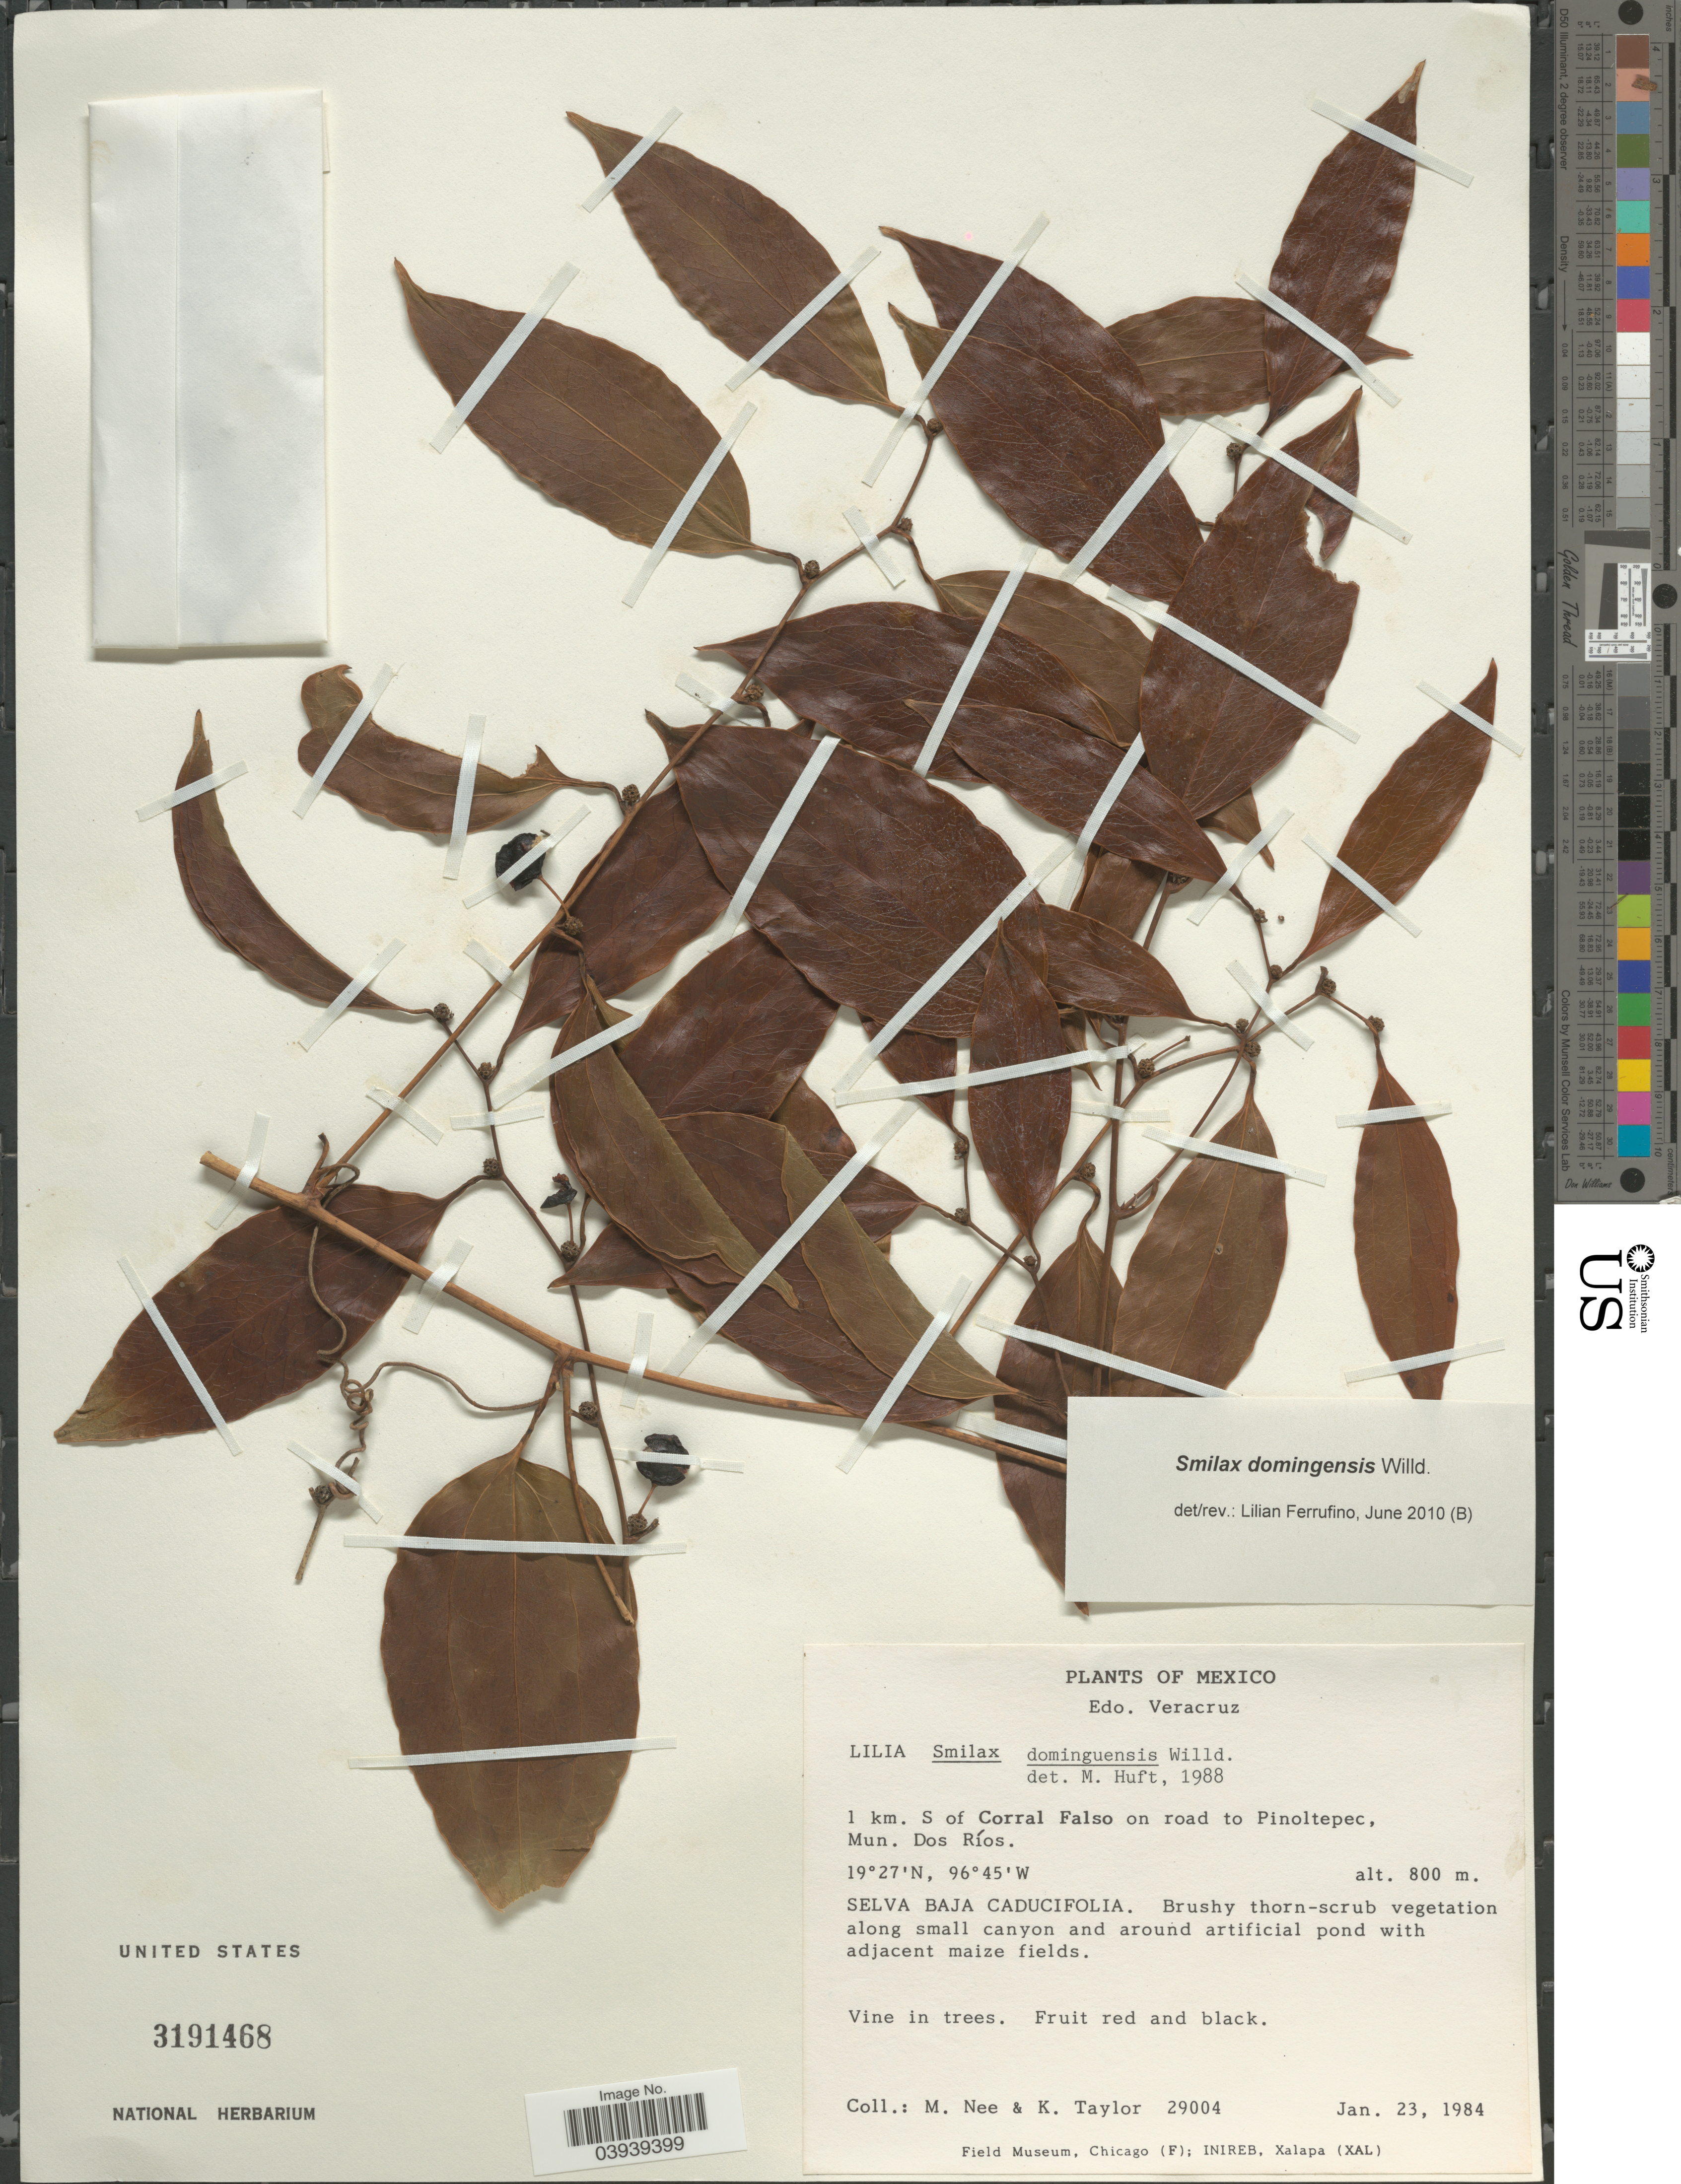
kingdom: Plantae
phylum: Tracheophyta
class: Liliopsida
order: Liliales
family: Smilacaceae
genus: Smilax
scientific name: Smilax domingensis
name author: Willd.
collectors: M. Nee & K. Taylor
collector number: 29004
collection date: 1984-01-23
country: Mexico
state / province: Veracruz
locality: Edo. Veracruz. 1 km. S of Corral Falso on road to Pinoltepec. Mun. Dos Ríos. Selva Baja Caducifolia.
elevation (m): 800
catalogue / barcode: US 3191468